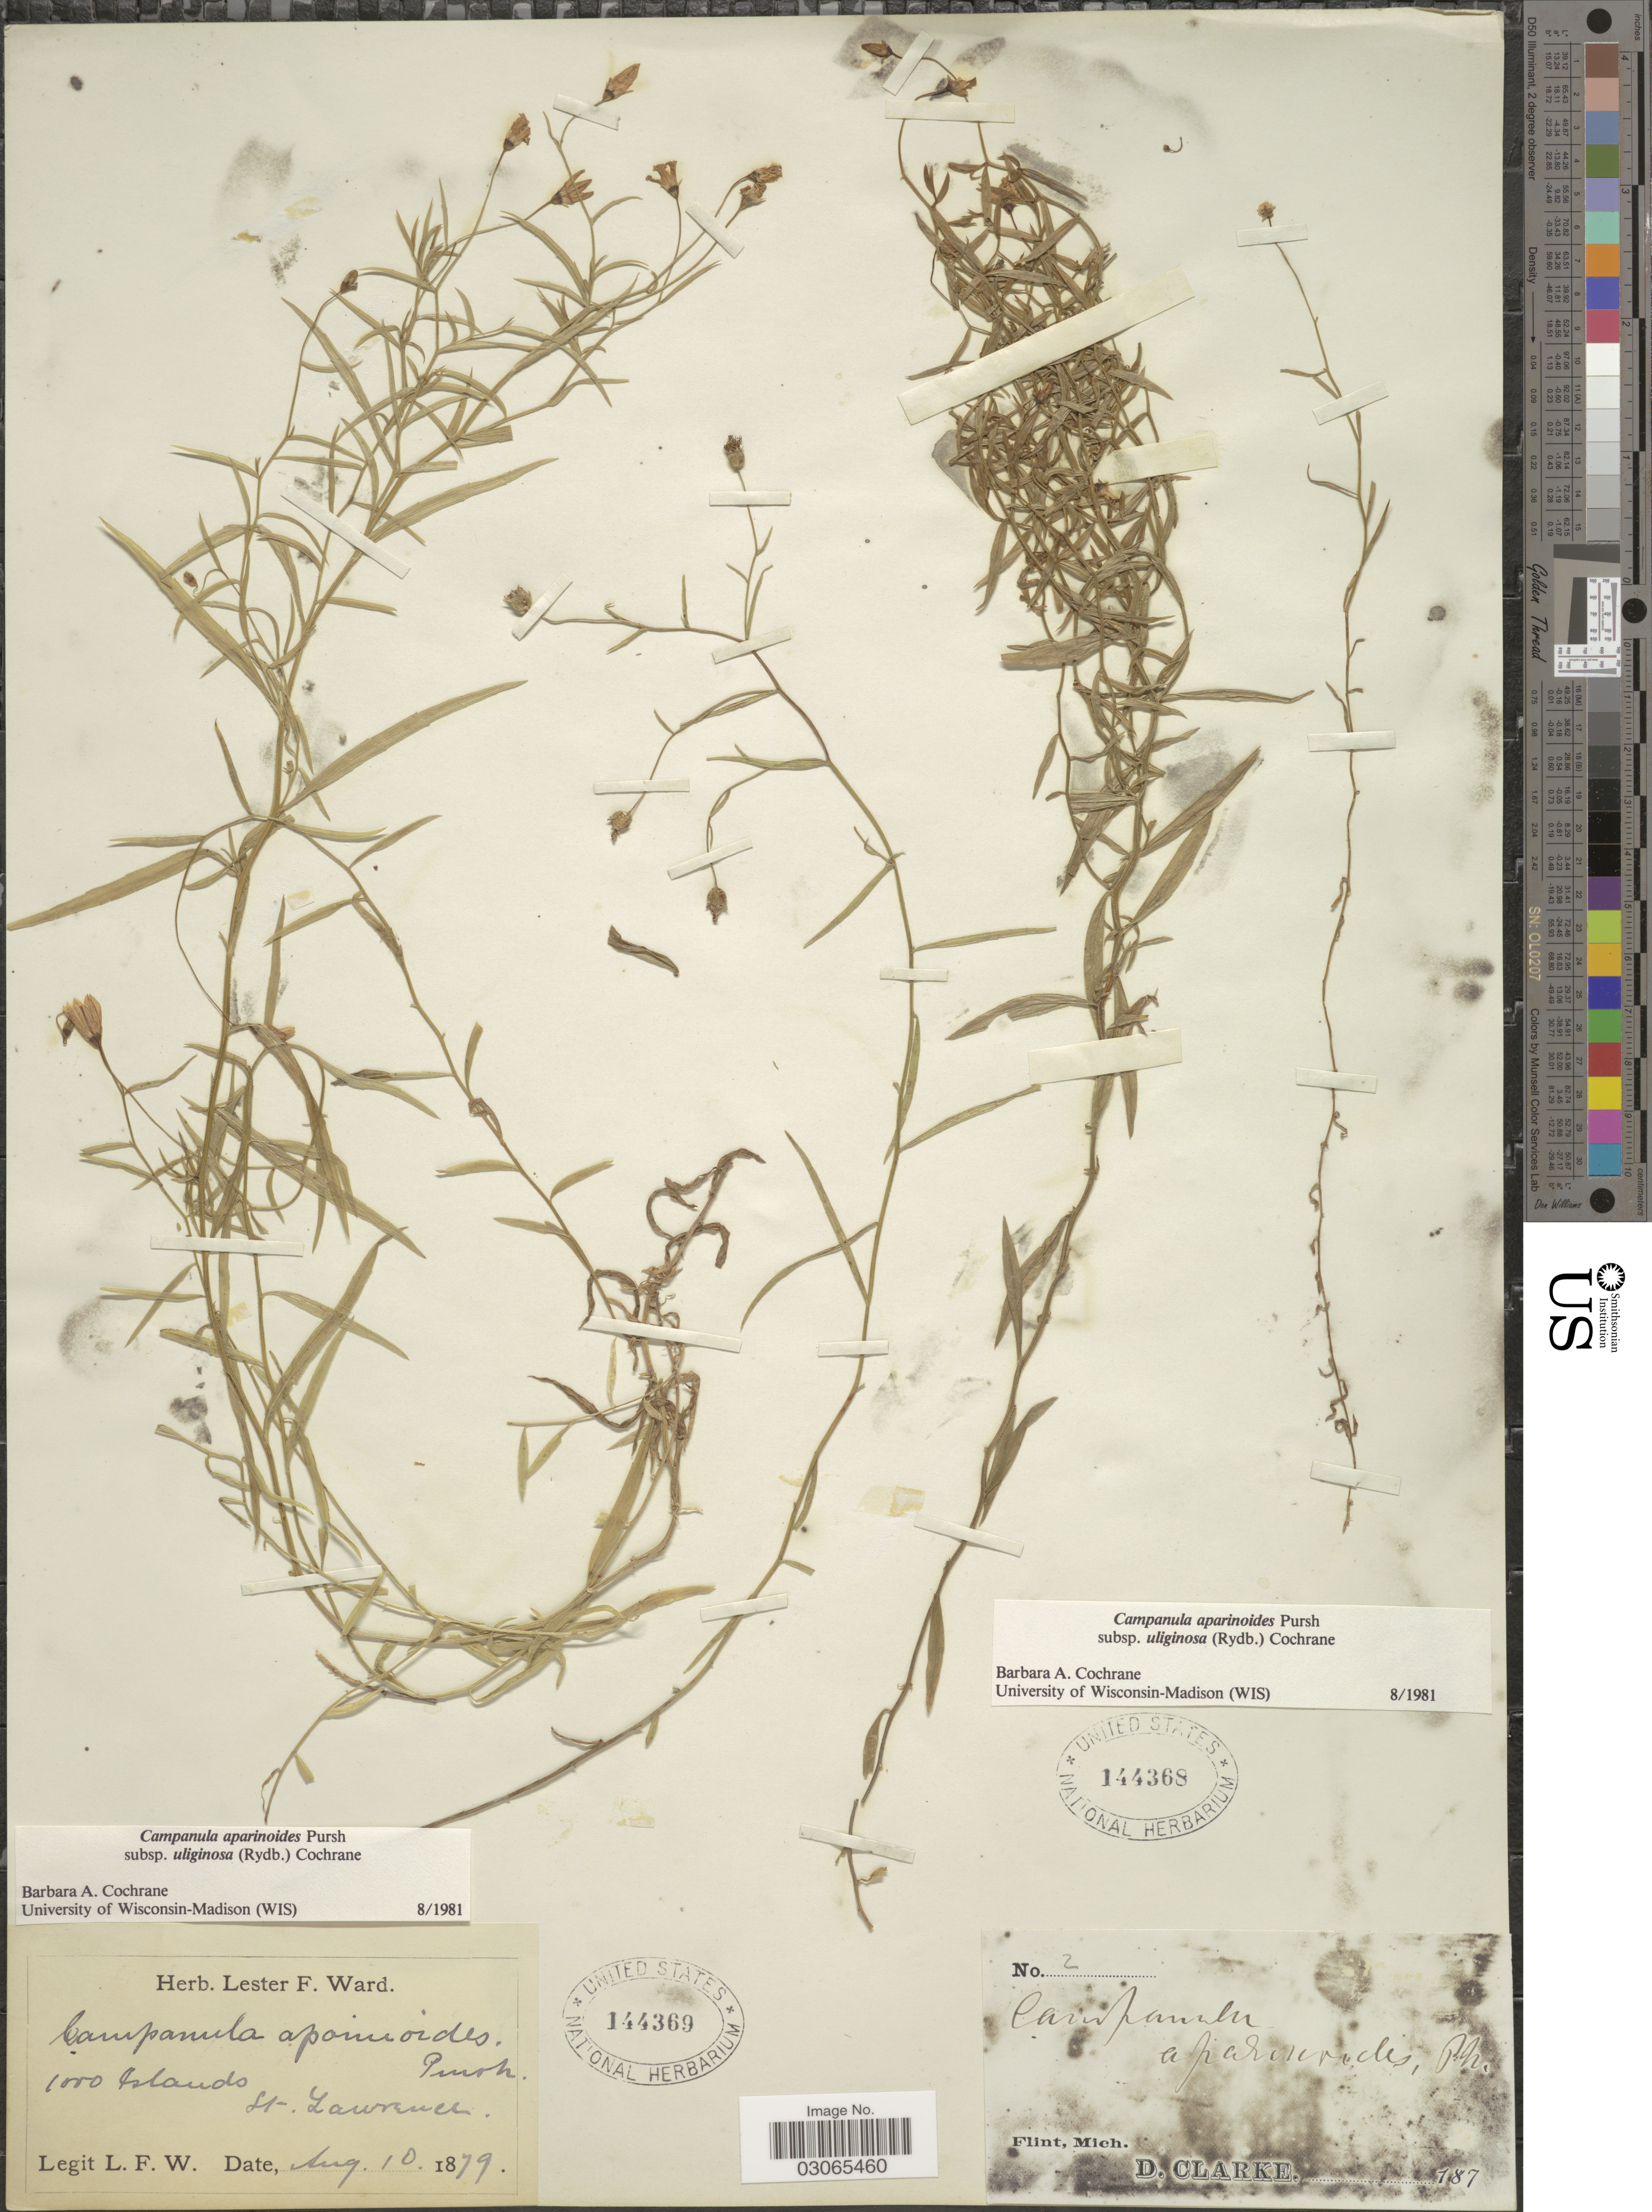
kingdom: Plantae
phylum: Tracheophyta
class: Magnoliopsida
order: Asterales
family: Campanulaceae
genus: Campanula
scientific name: Campanula aparinoides var. uliginosa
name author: (Rydb.) Gleason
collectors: L. F. Ward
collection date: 1879-08-10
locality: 1000 Islands, St. Lawrence.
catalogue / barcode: US 144369